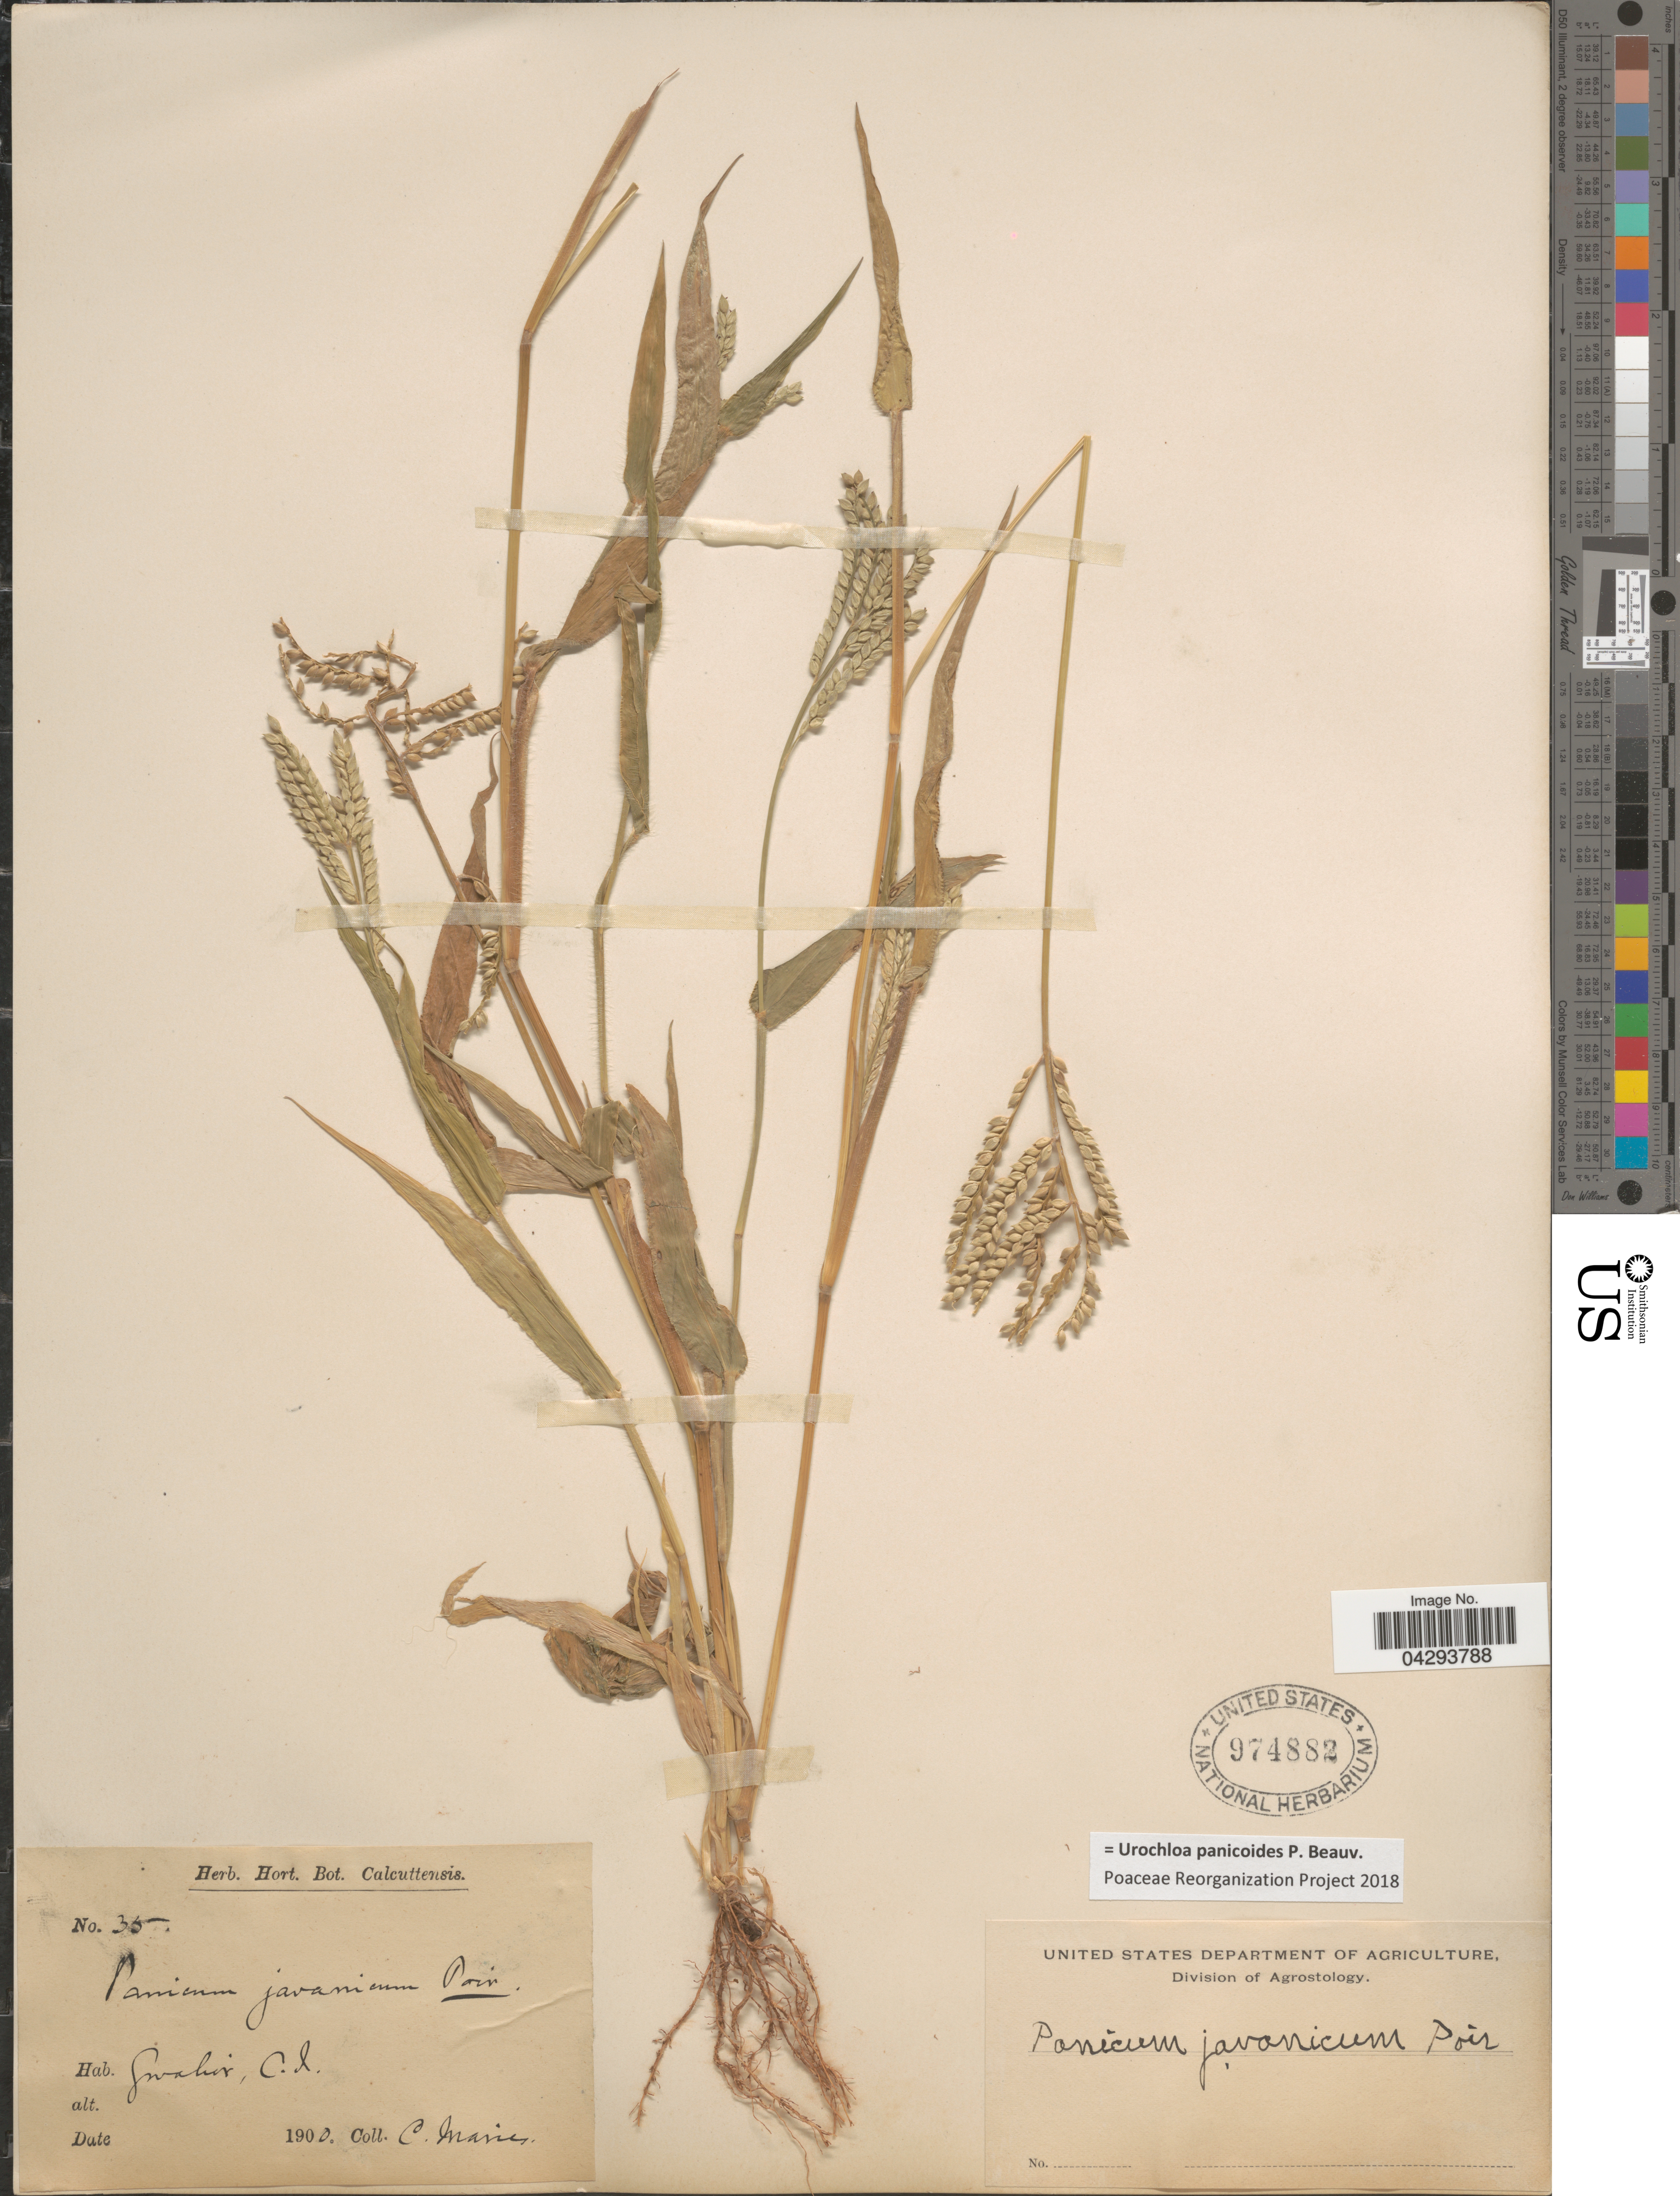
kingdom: Plantae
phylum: Tracheophyta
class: Liliopsida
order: Poales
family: Poaceae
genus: Urochloa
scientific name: Urochloa panicoides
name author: P. Beauv.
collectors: C. Maries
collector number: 35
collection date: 1900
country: India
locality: Gwalior, C.I.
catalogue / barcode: US 974882